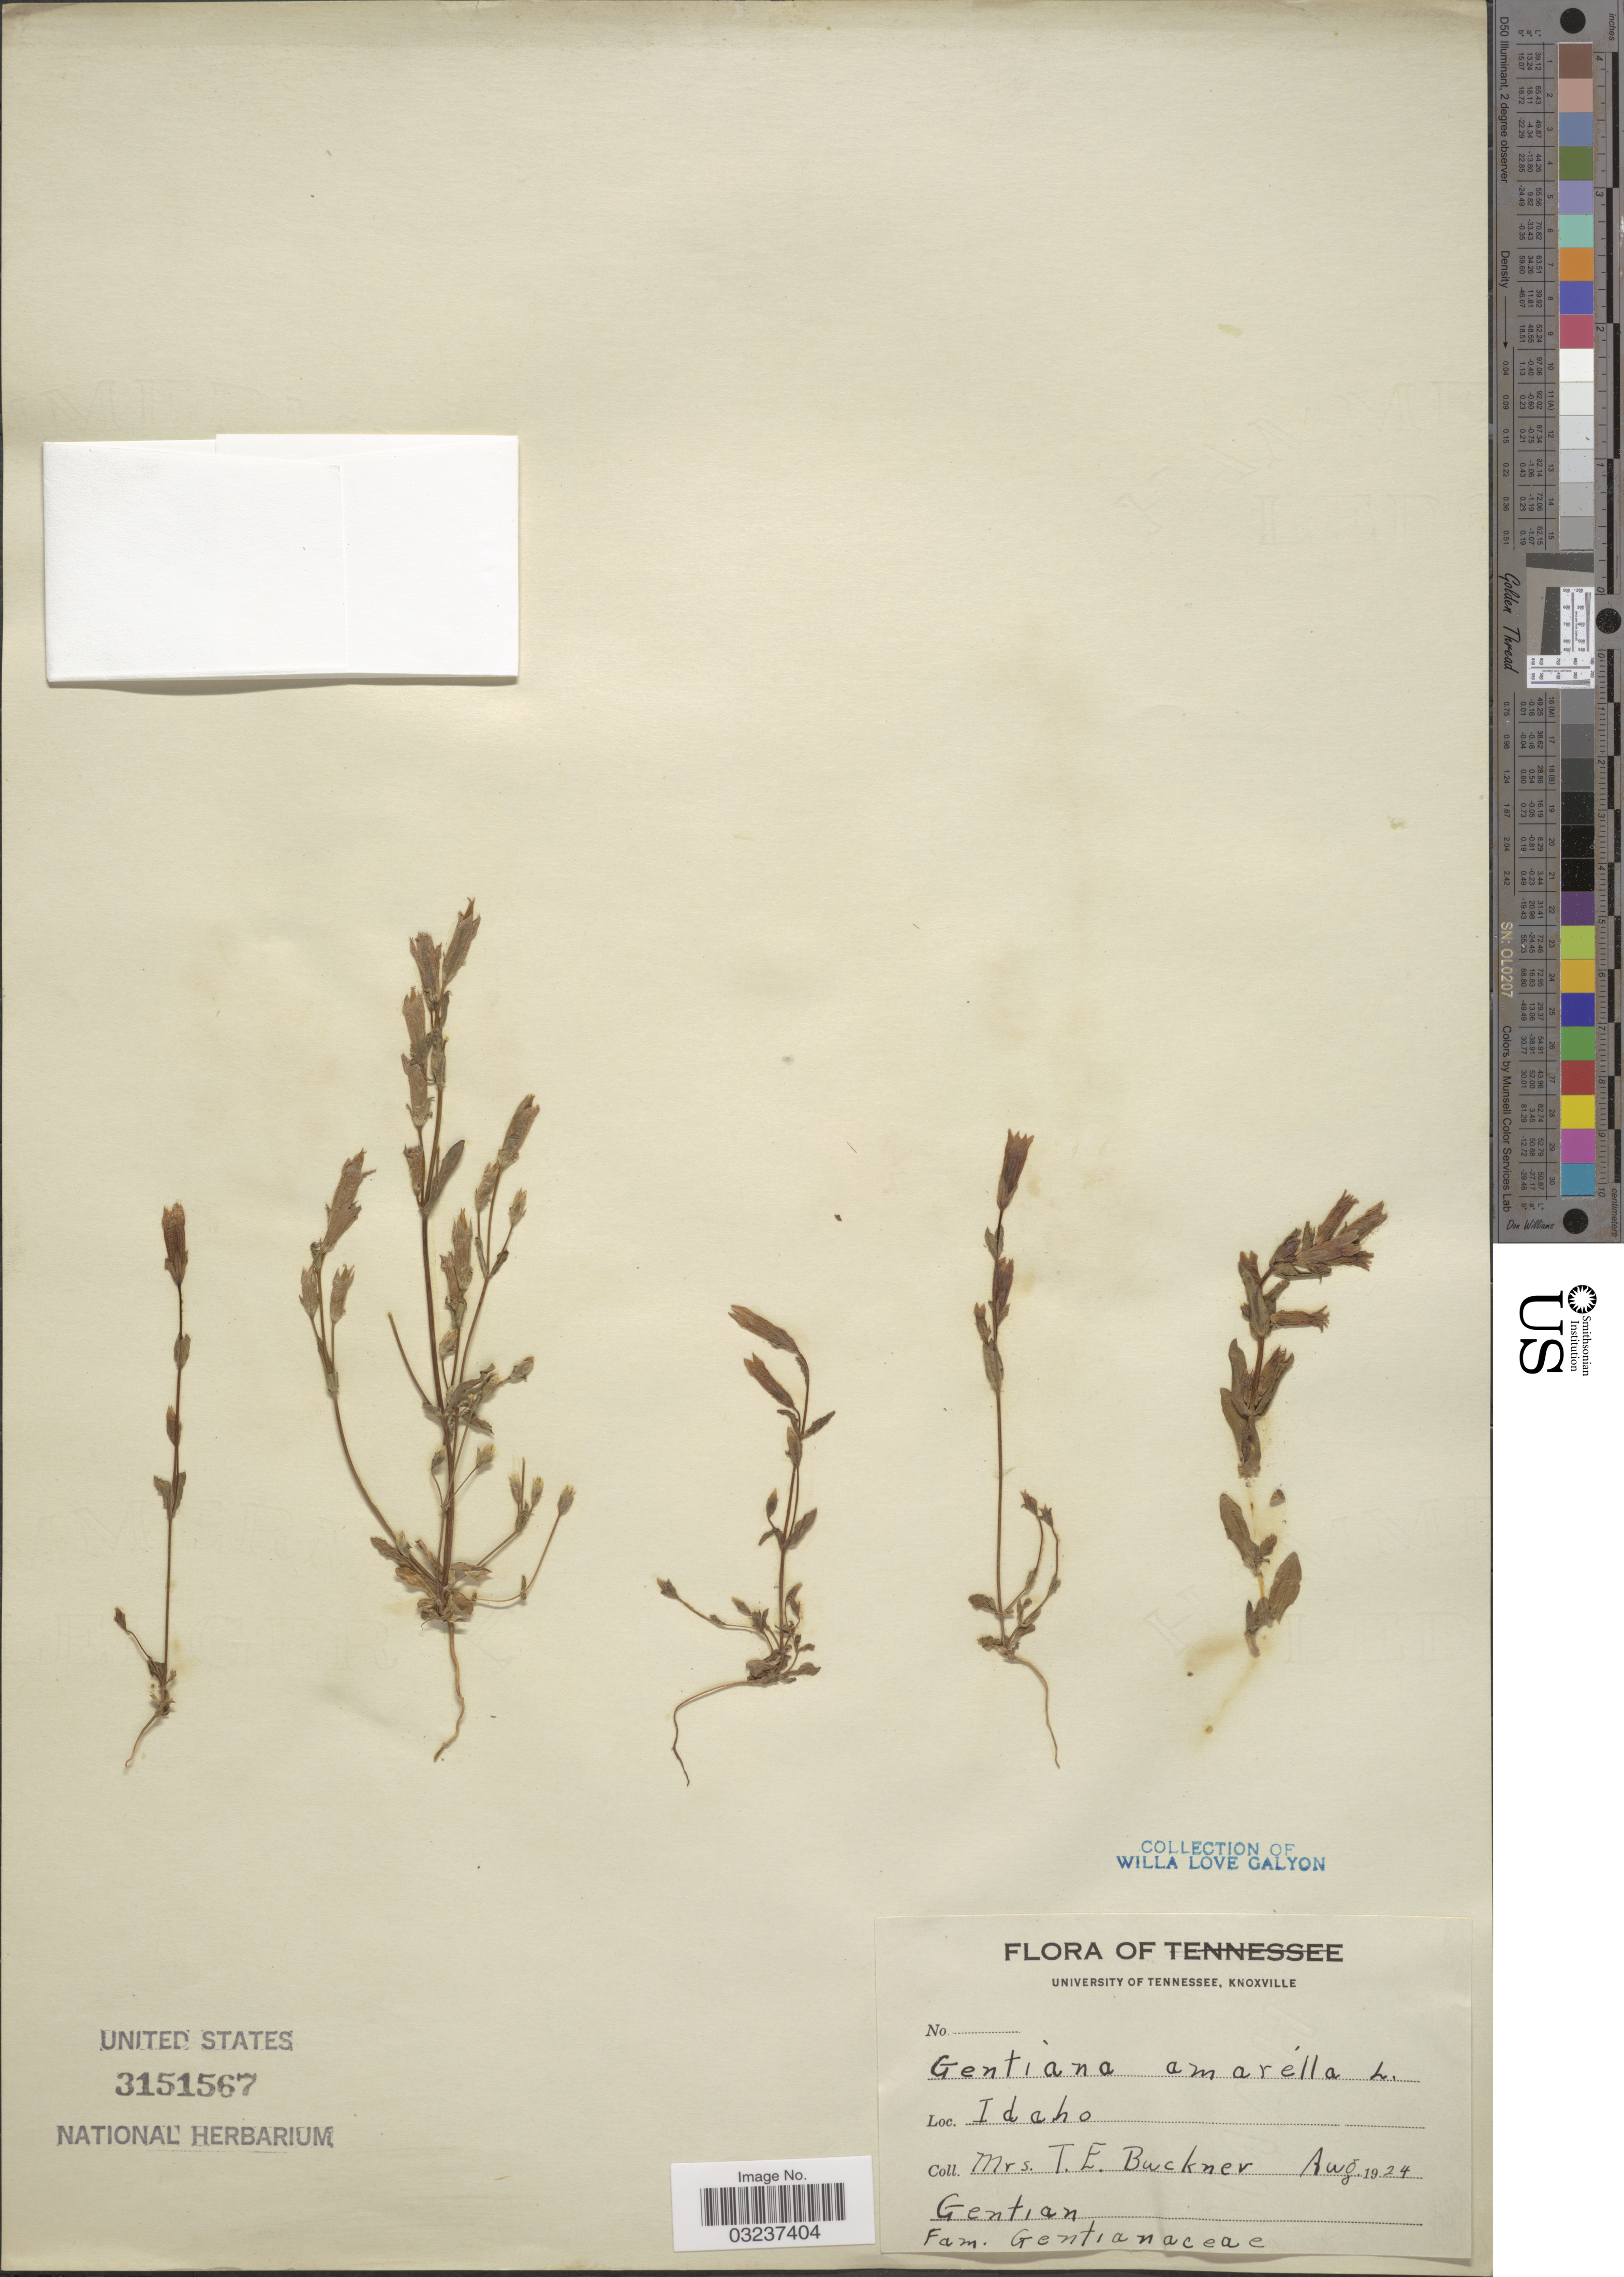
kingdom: Plantae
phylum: Tracheophyta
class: Magnoliopsida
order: Gentianales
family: Gentianaceae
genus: Gentianella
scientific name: Gentianella amarella subsp. acuta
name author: (Michx.) J.M. Gillett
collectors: T. Buckner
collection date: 1924-08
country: United States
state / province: Idaho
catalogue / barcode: US 3151567